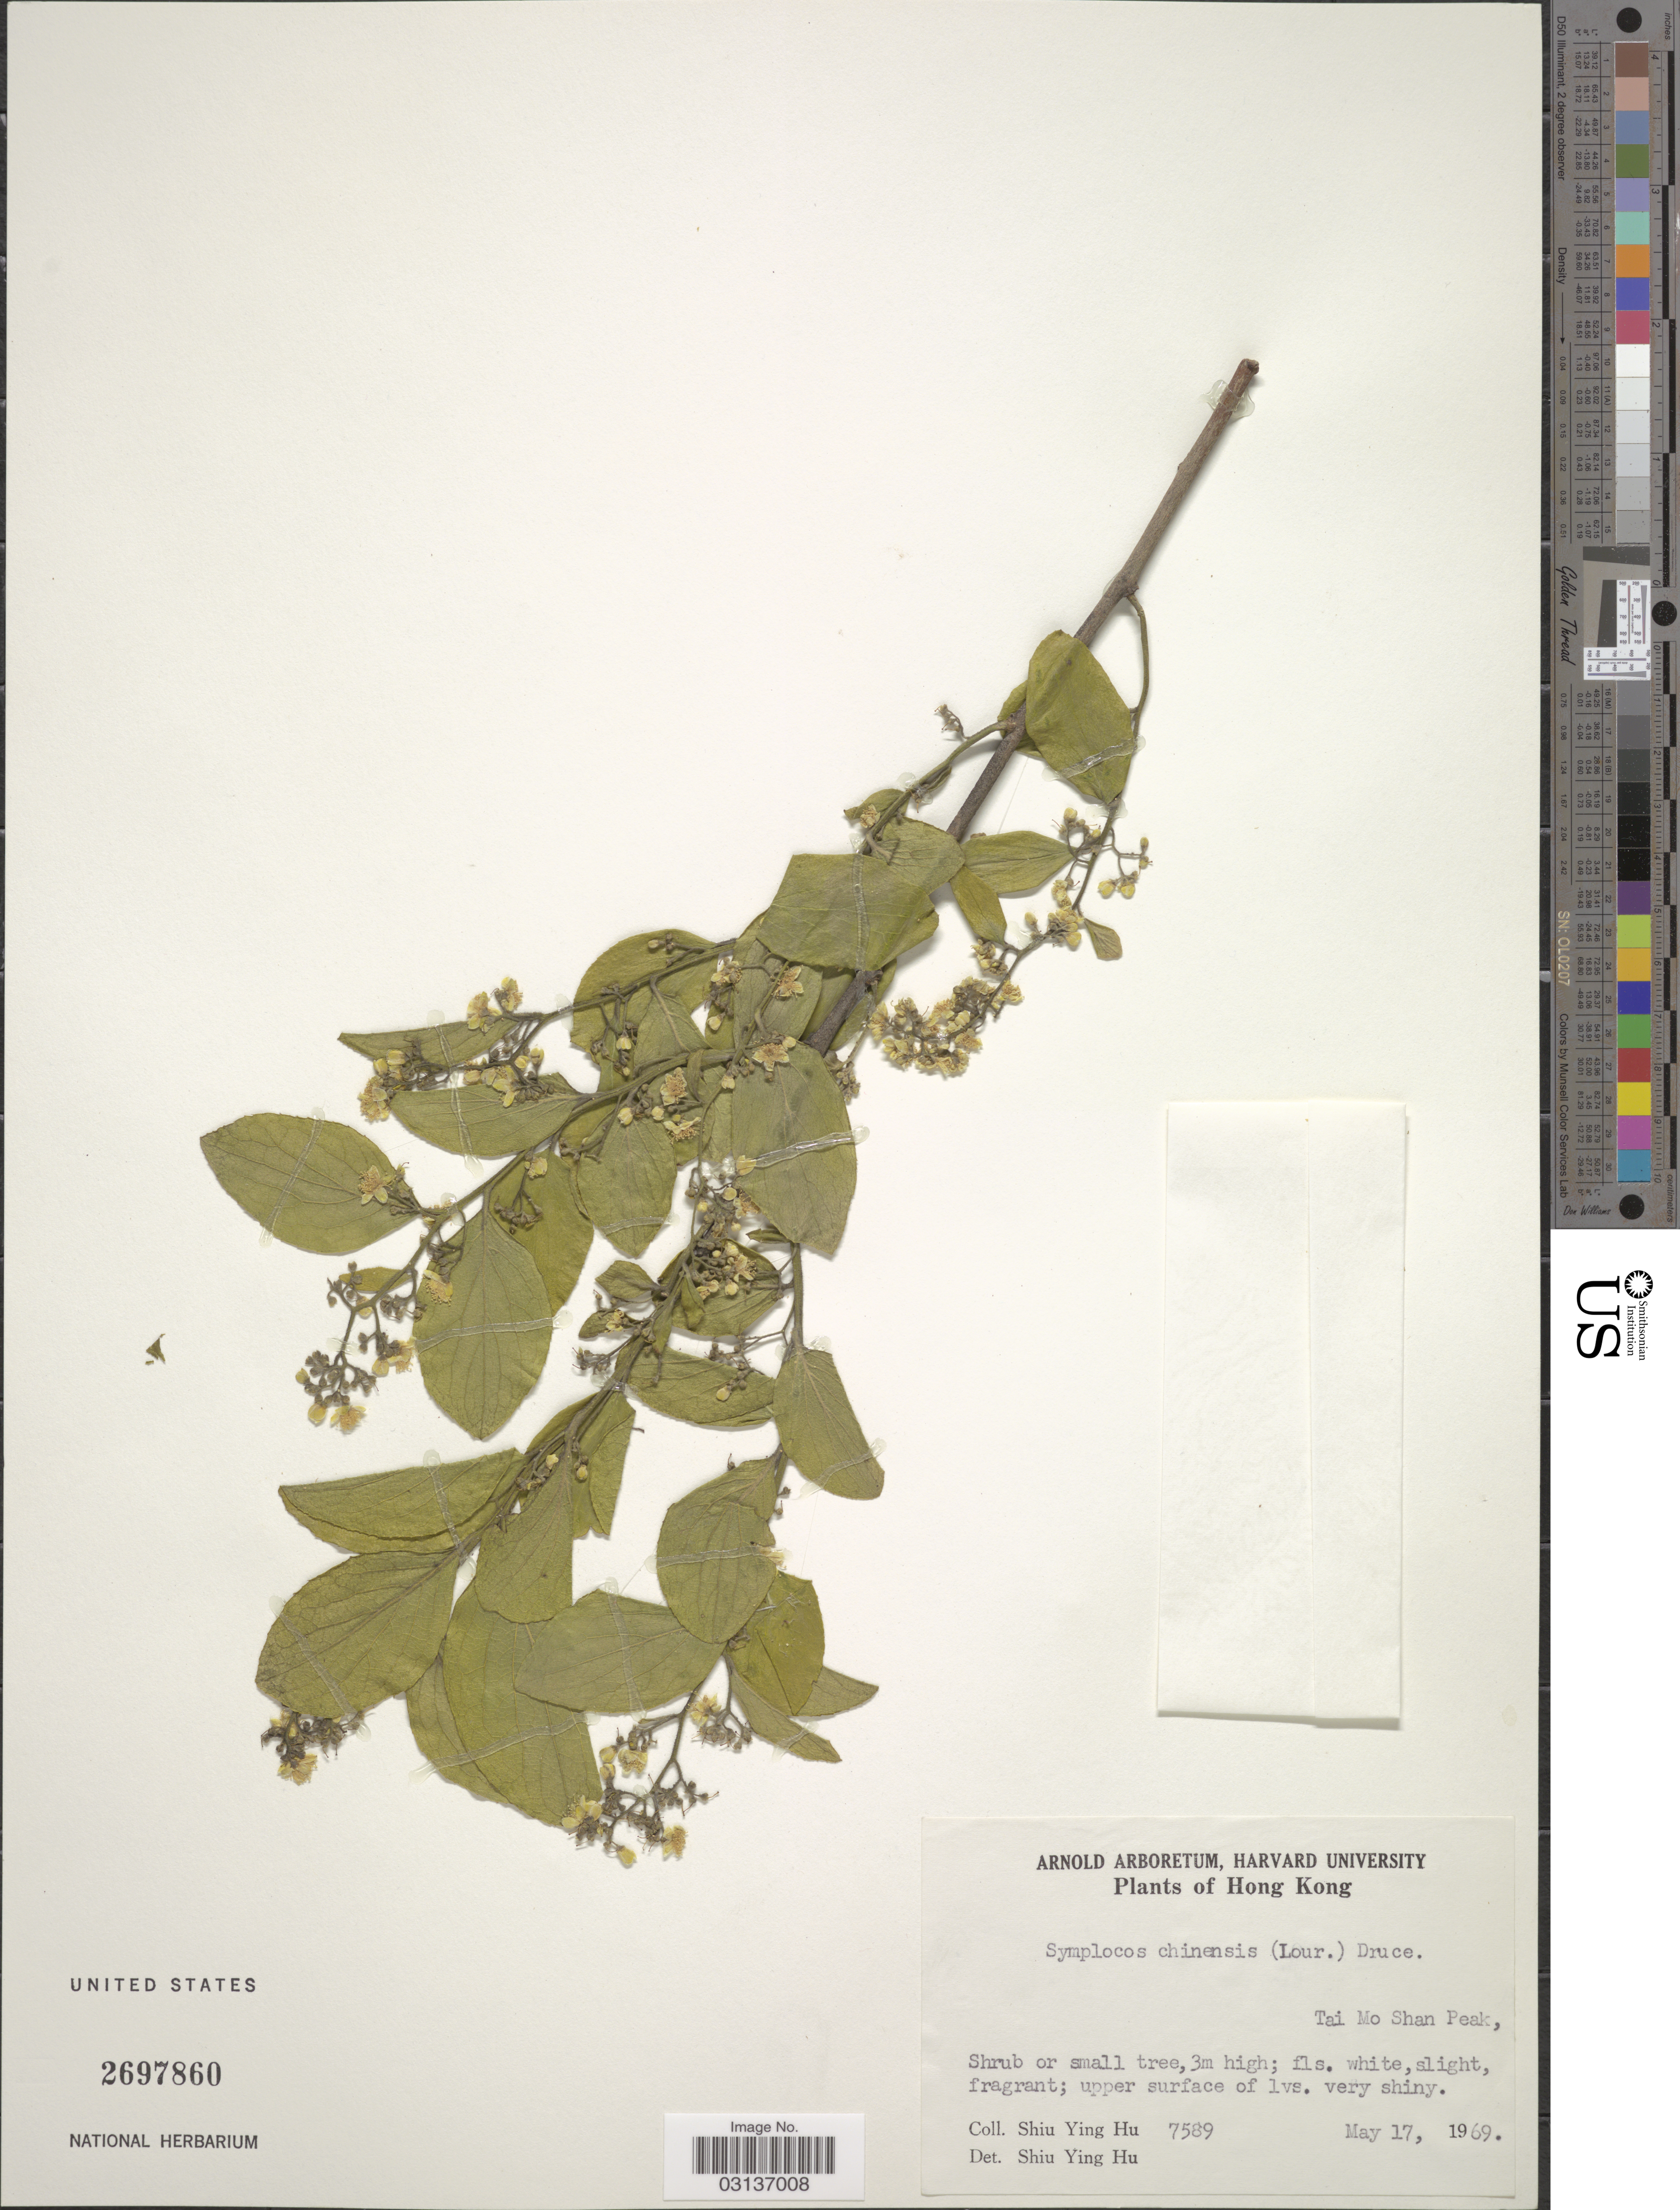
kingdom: Plantae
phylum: Tracheophyta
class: Magnoliopsida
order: Ericales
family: Symplocaceae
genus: Symplocos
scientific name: Symplocos paniculata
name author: Miq.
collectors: S. Y. Hu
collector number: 7589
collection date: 1969-05-17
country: China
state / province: Hong Kong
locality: Tai Mo Shan Peak.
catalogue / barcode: US 2697860